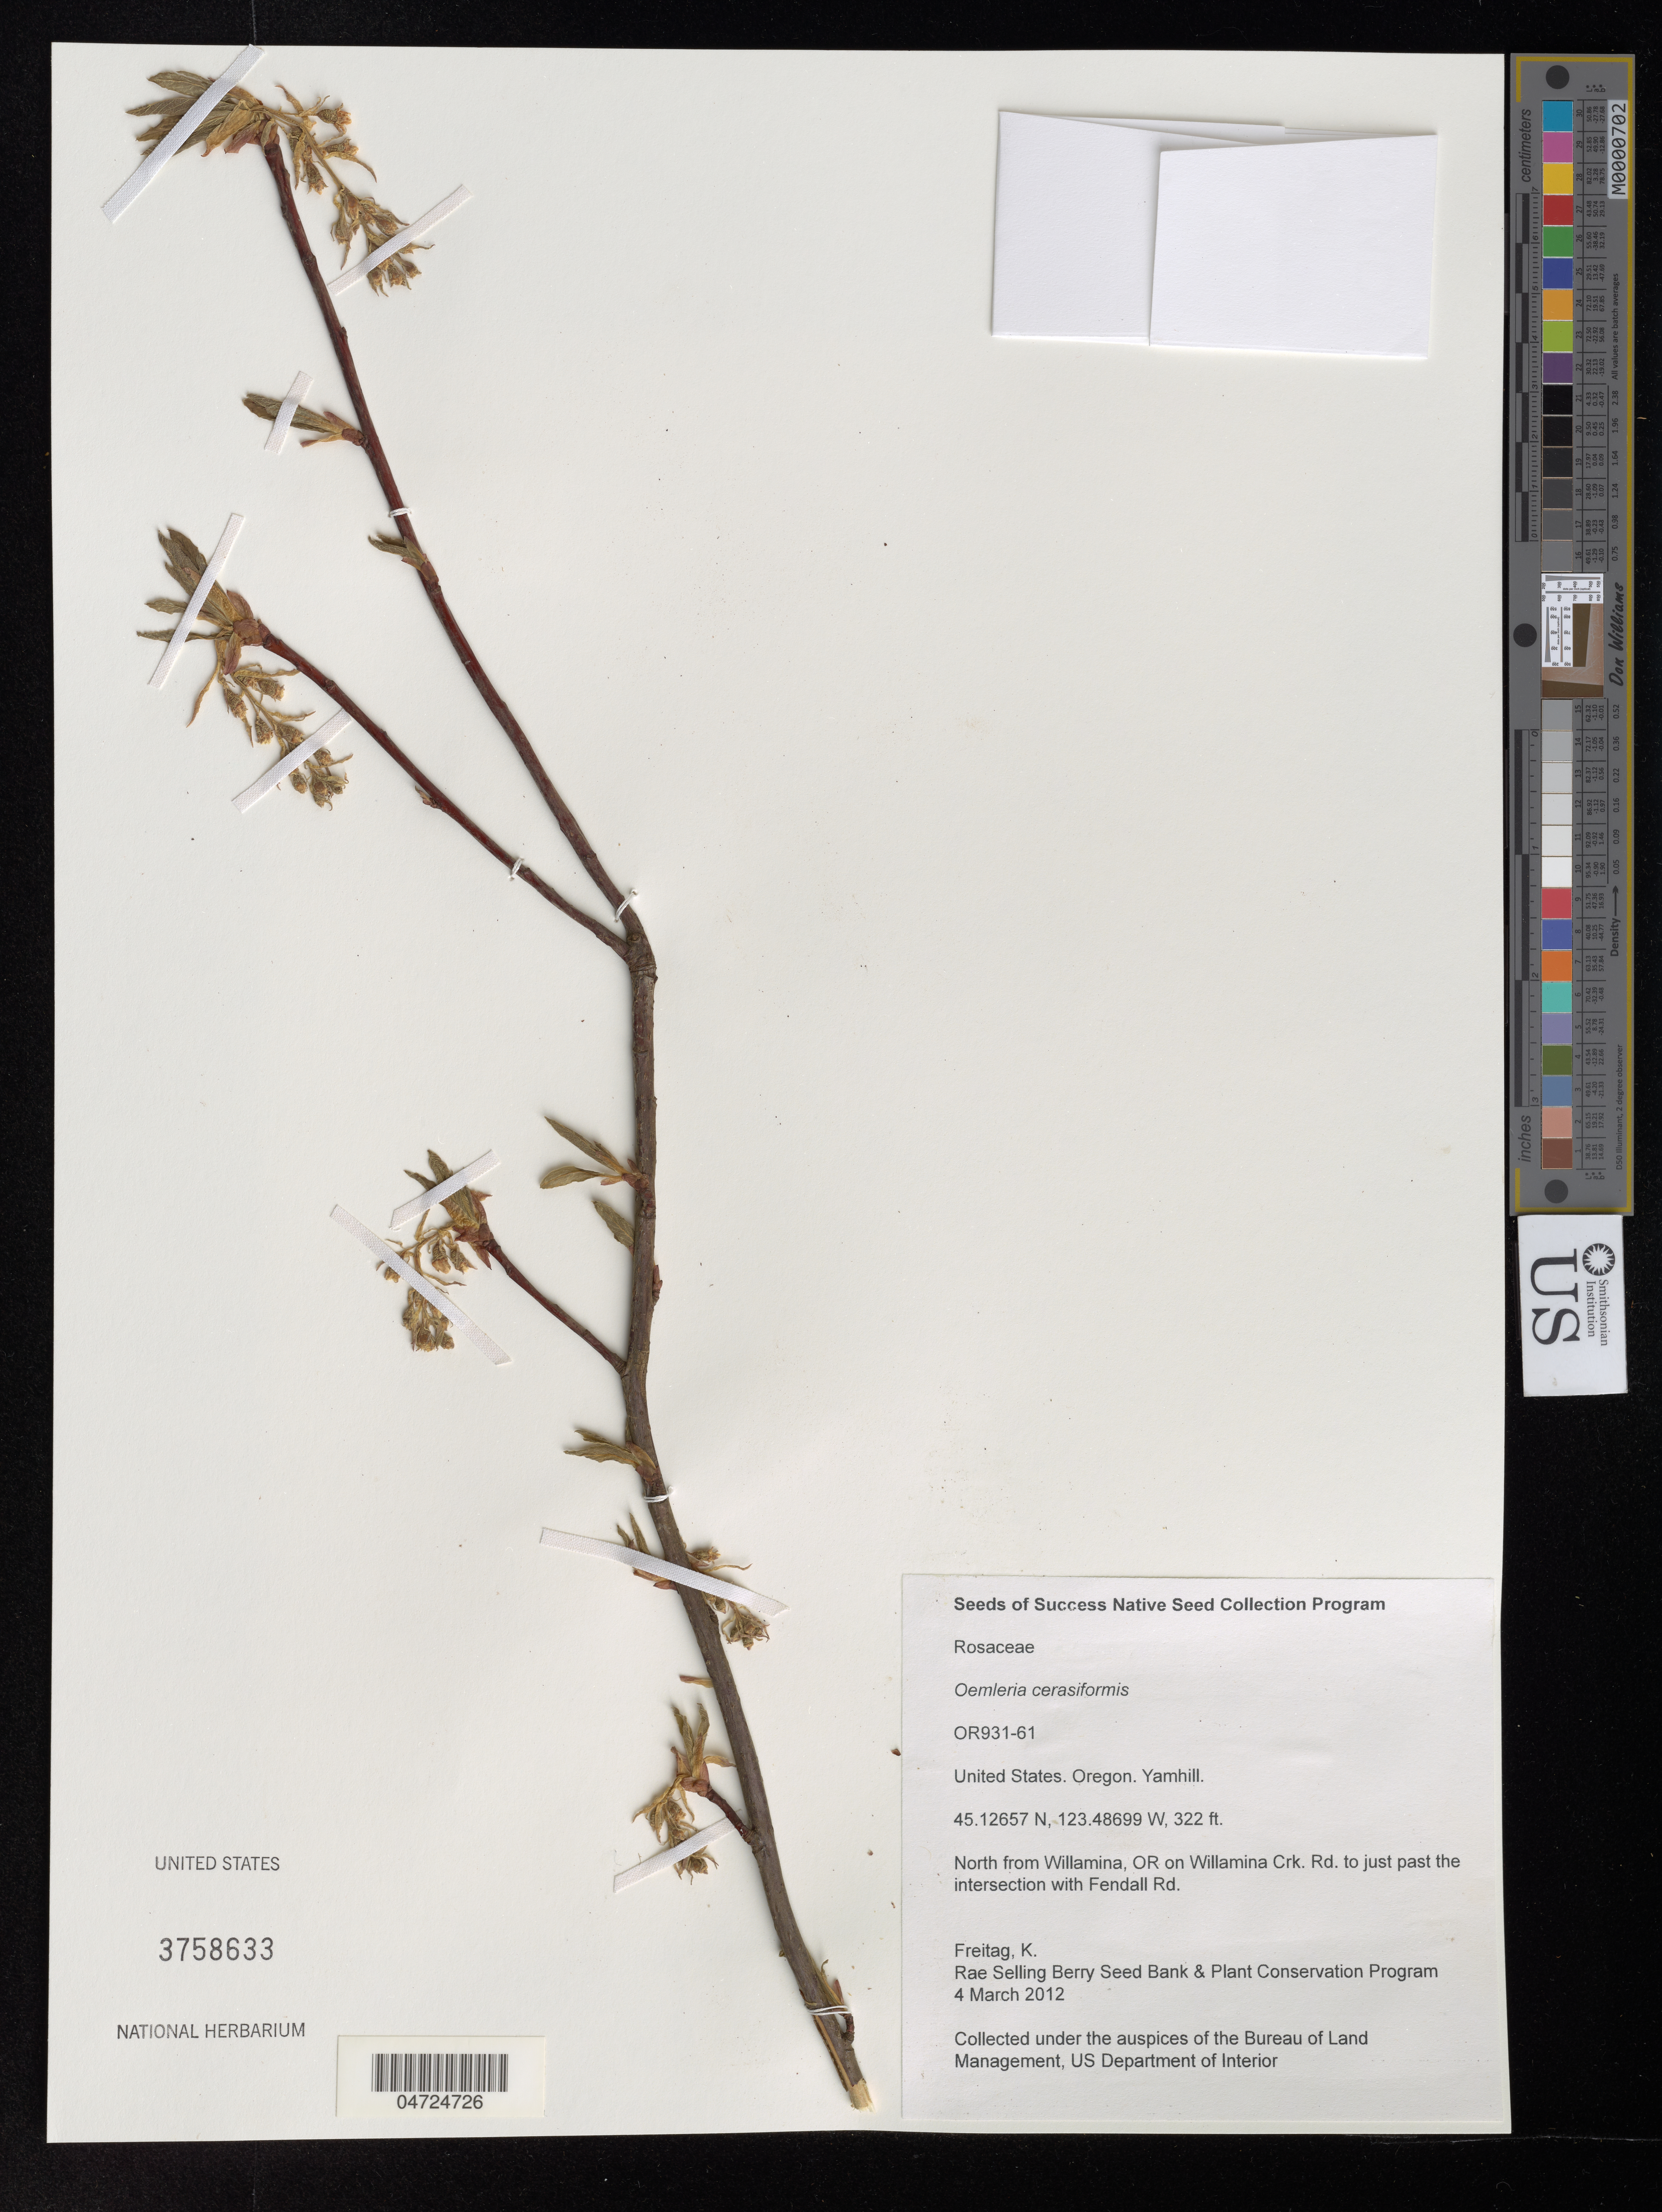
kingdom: Plantae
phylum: Tracheophyta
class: Magnoliopsida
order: Rosales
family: Rosaceae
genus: Oemleria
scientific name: Oemleria cerasiformis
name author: (Torr. & A. Gray ex Hook. & Arn.) J.W. Landon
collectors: K. Freitag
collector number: OR931-61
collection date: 2012-03-04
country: United States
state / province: Oregon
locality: Yamhill. North from Willamina, OR on Willamina Crk. Rd. to just past the intersection with Fendall Rd.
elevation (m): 98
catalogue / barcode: US 3758633